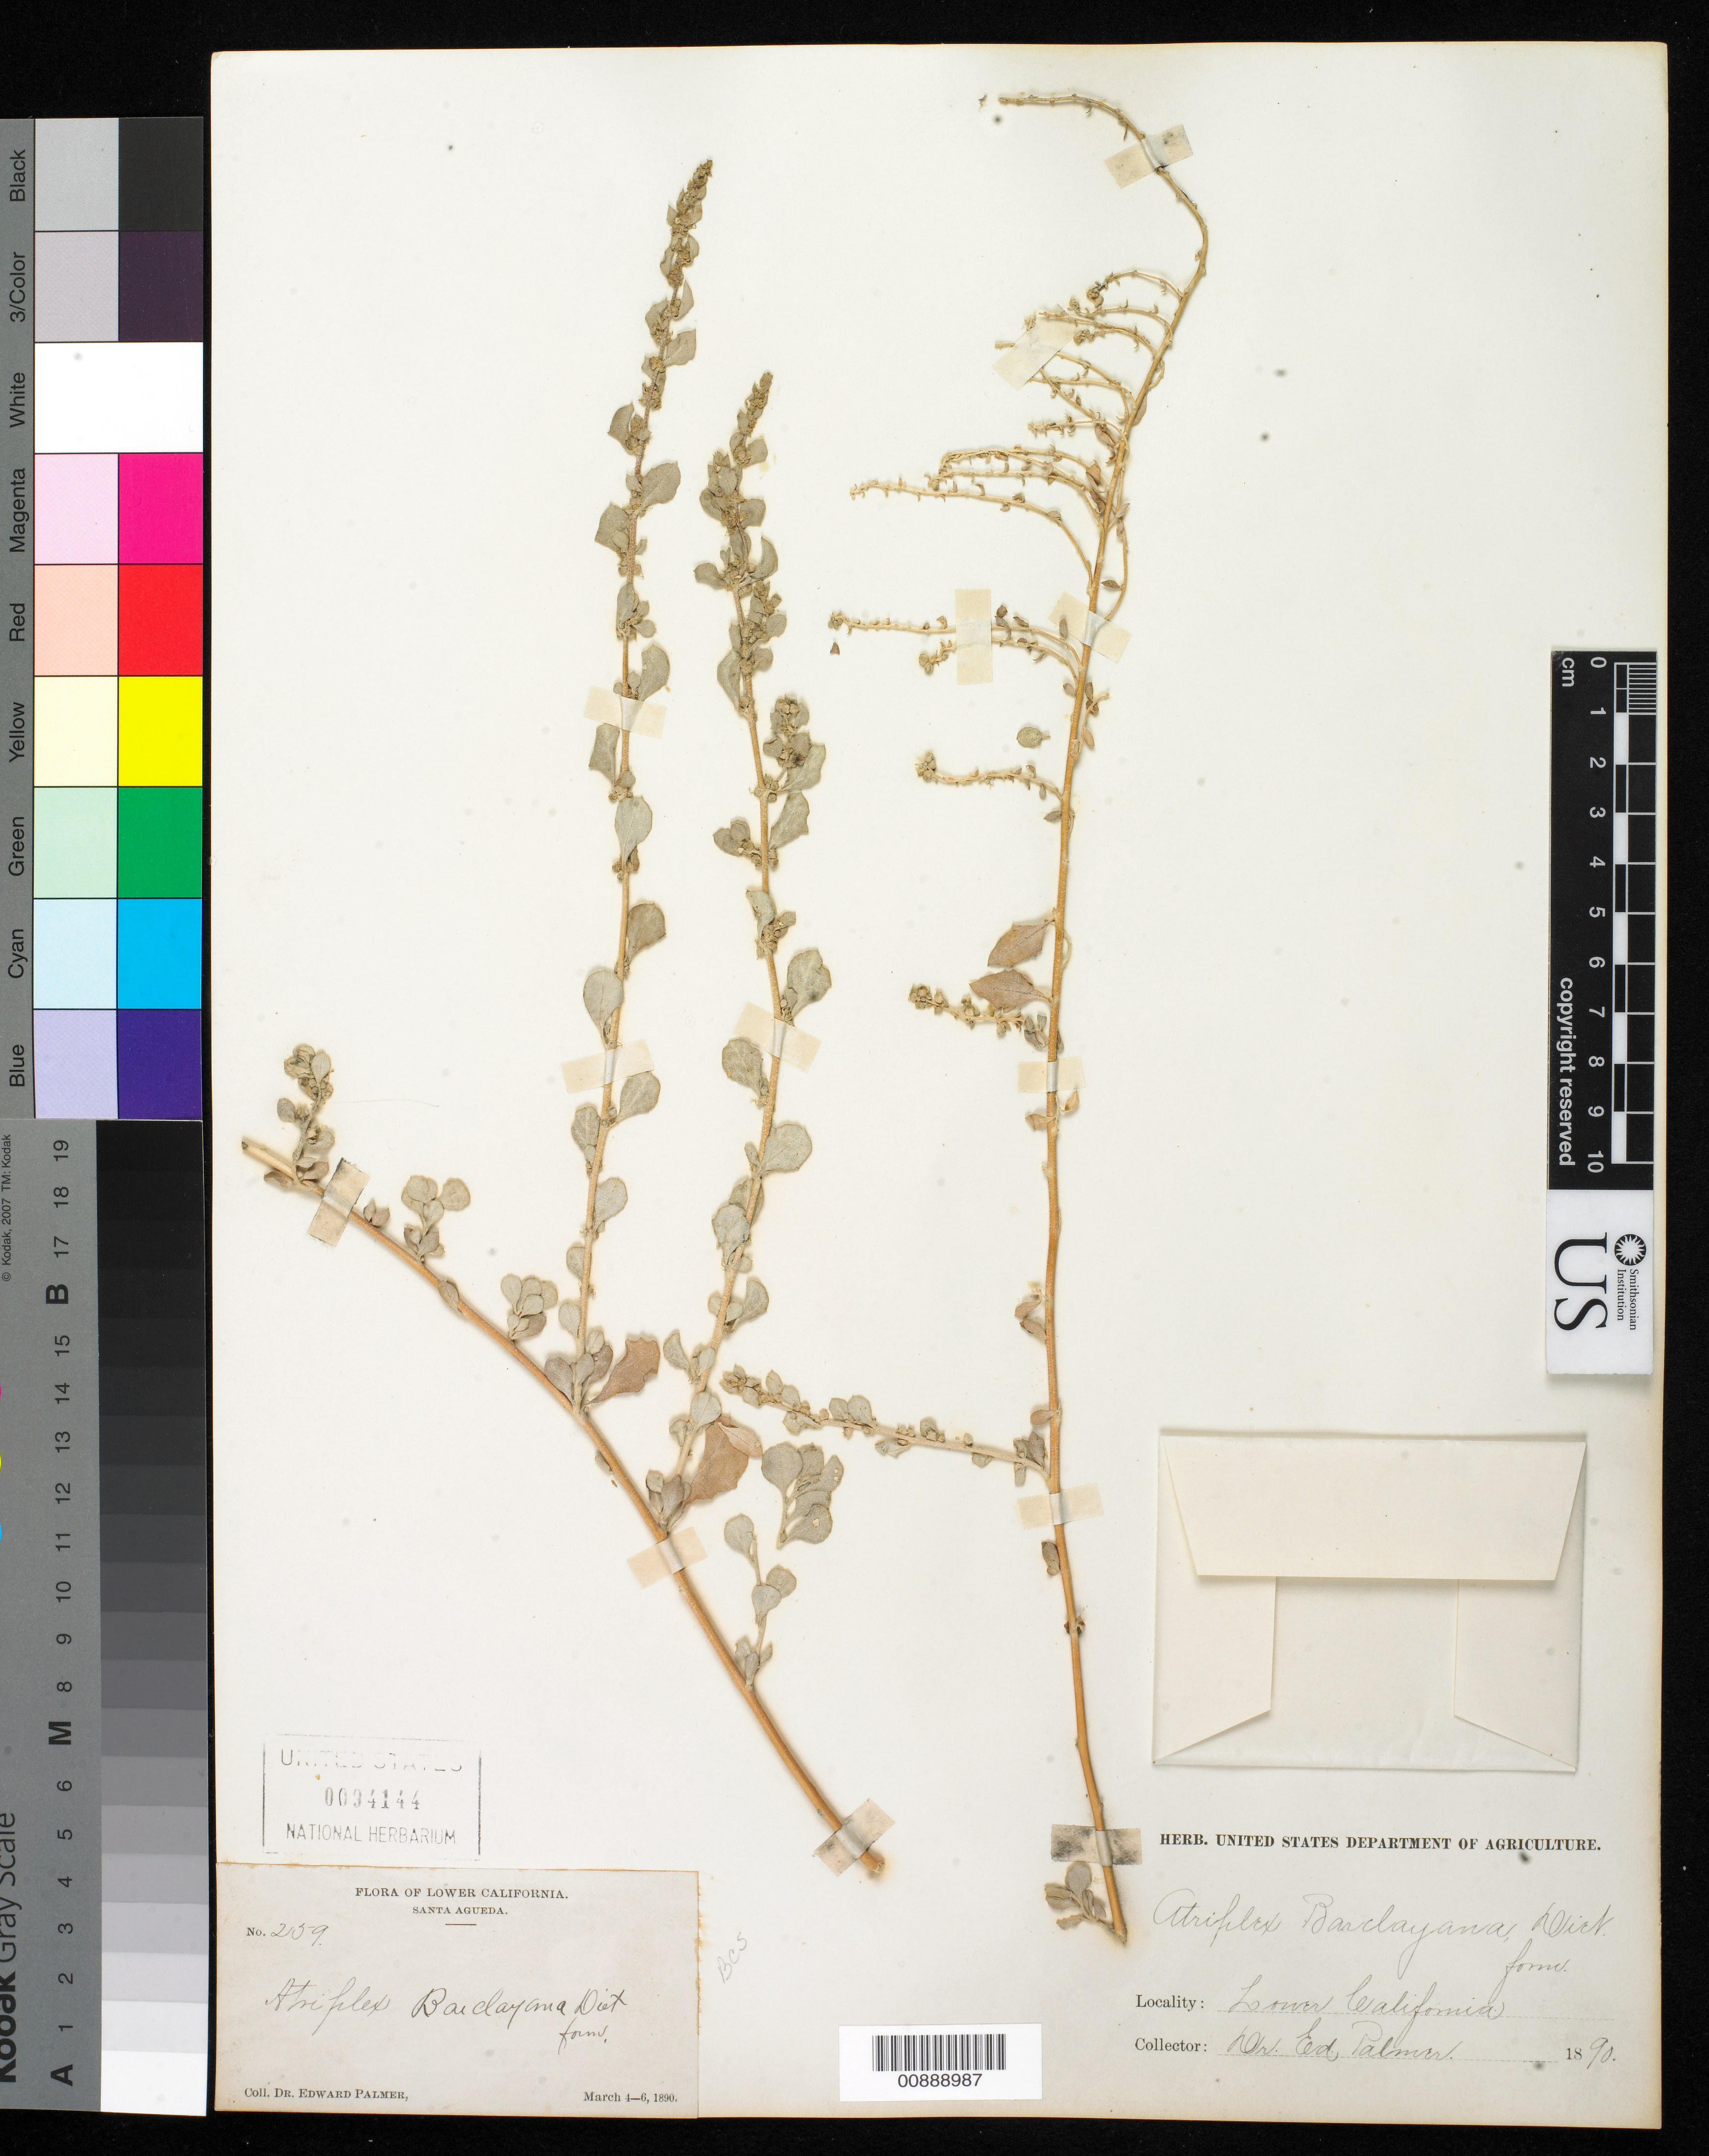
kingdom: Plantae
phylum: Tracheophyta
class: Magnoliopsida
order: Caryophyllales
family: Amaranthaceae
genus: Atriplex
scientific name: Atriplex barclayana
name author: (Benth.) D. Dietr.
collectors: E. Palmer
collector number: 259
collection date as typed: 04 Mar 1890 to 06 Mar 1890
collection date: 1890-03-04/1890-03-06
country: Mexico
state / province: Baja California Sur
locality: Santa Agueda, Baja California Sur.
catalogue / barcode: US 94144